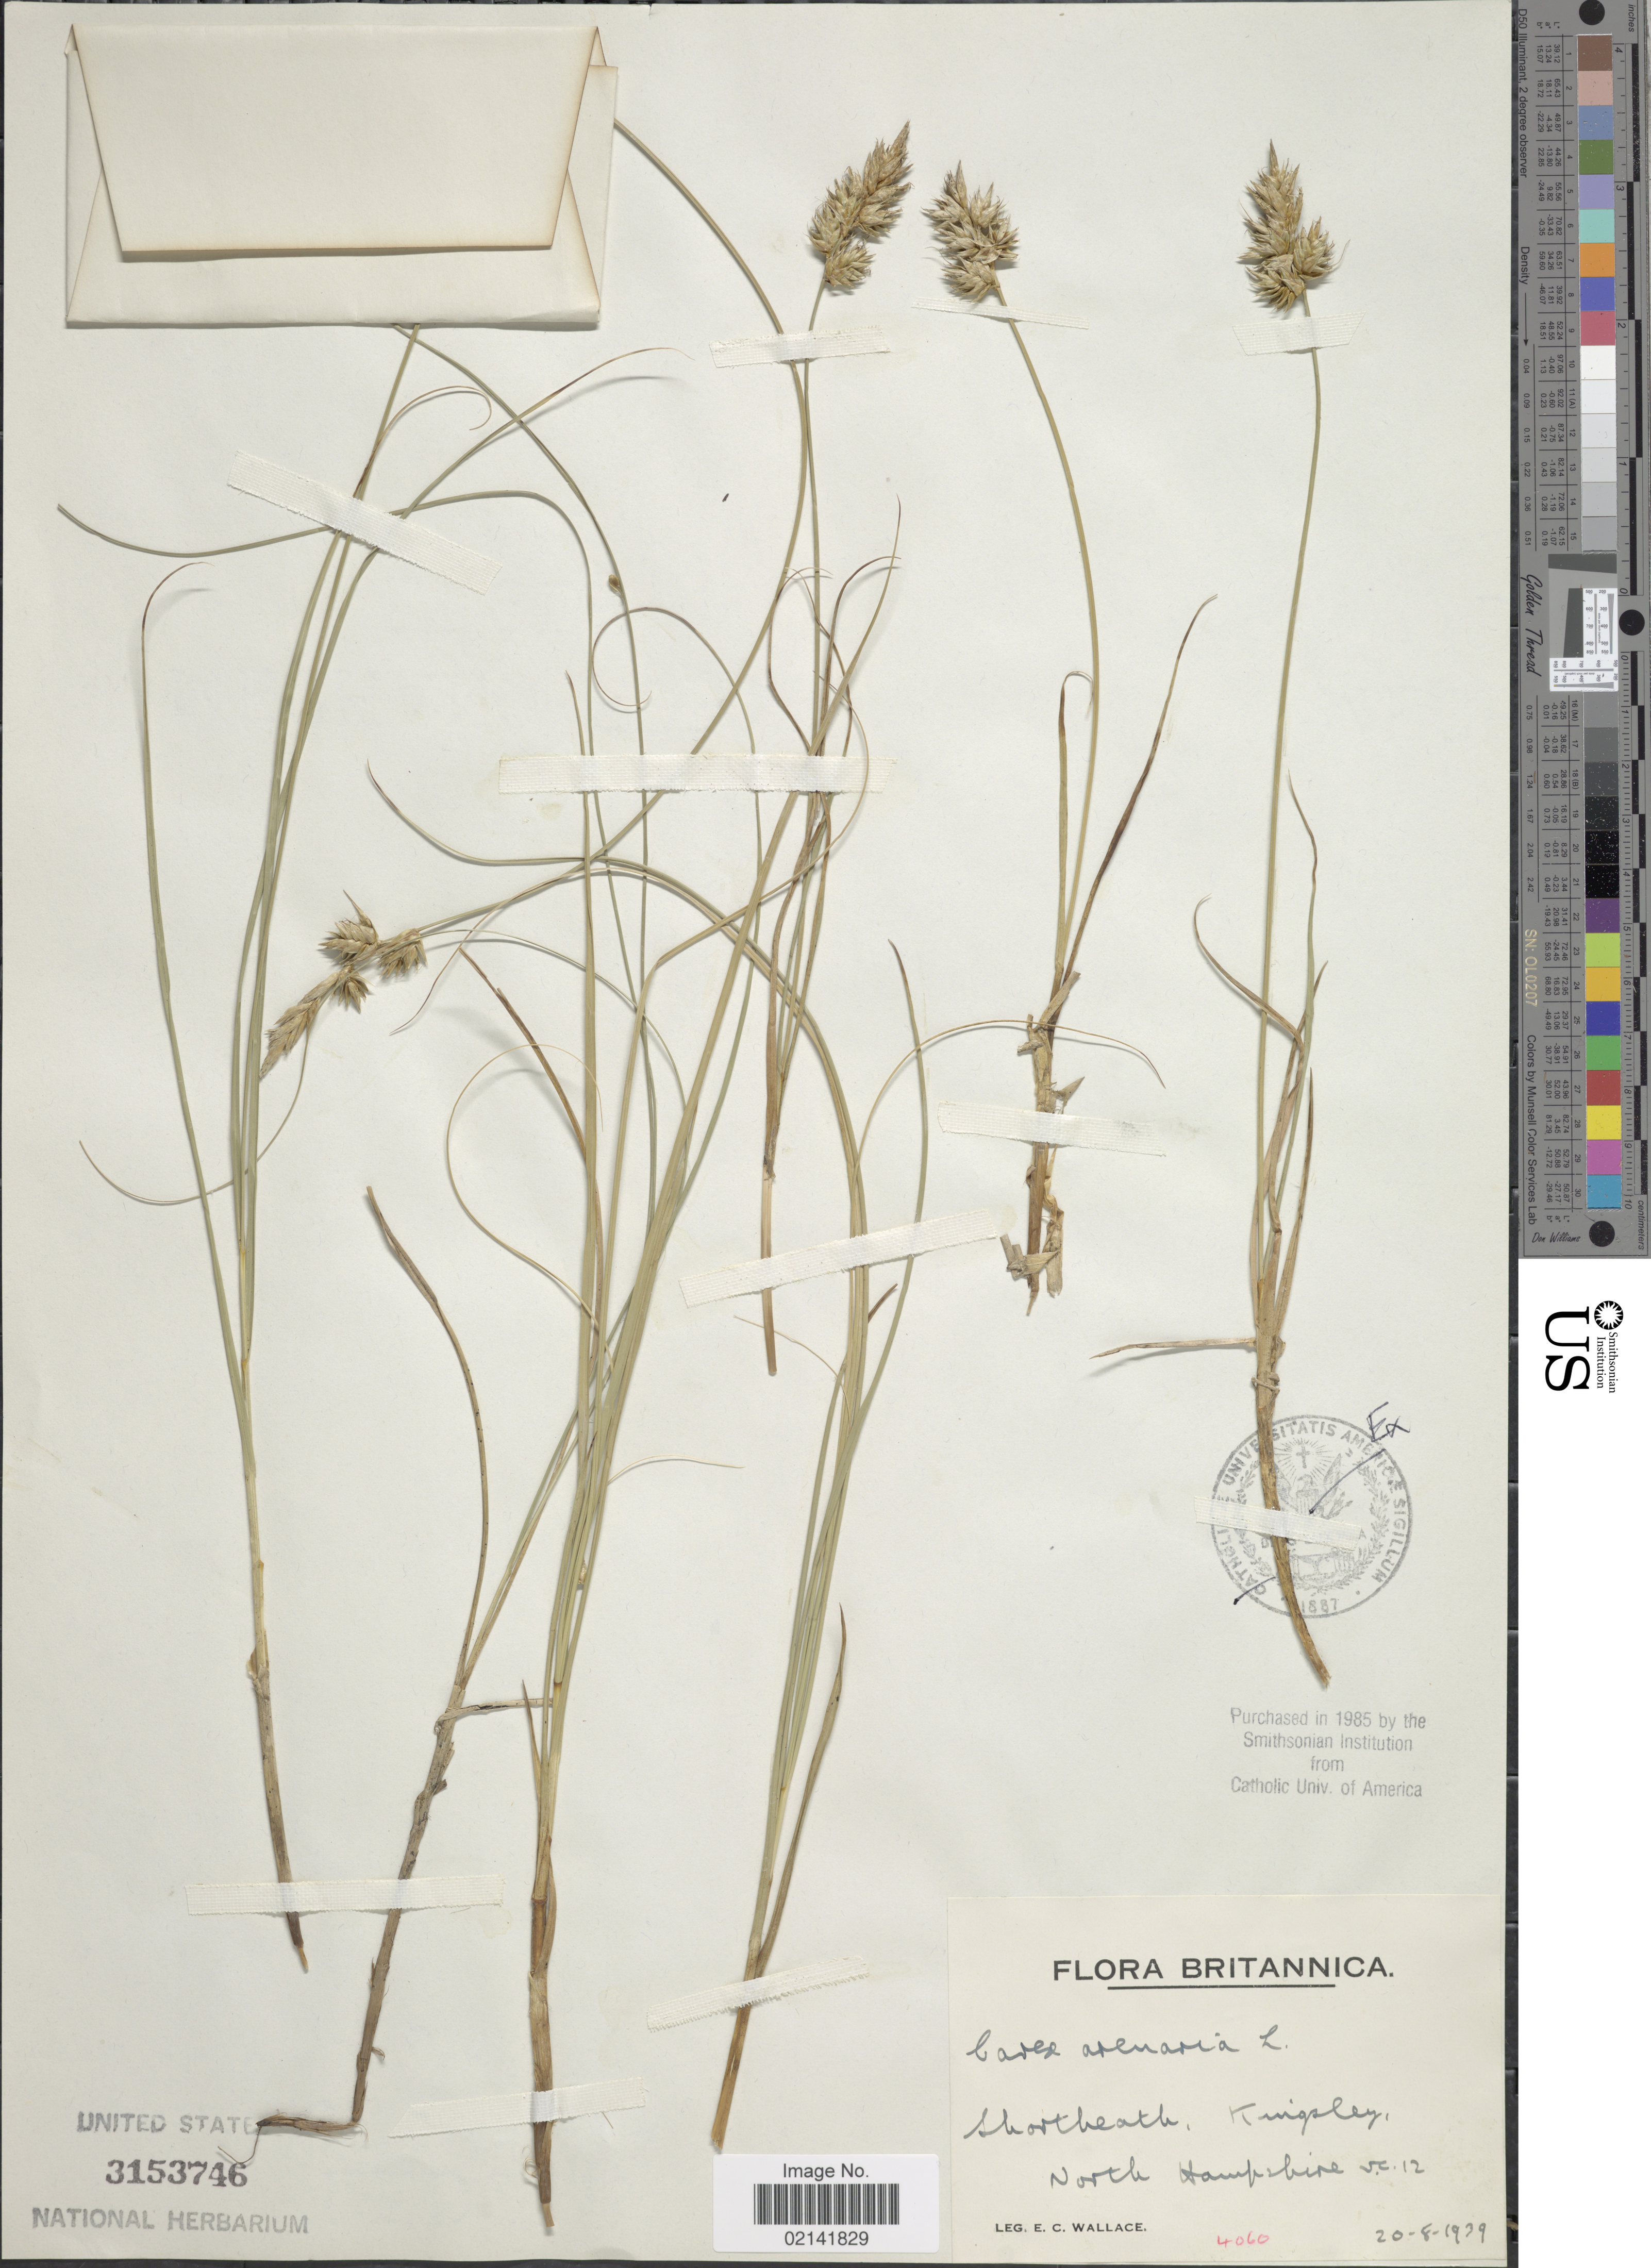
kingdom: Plantae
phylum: Tracheophyta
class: Liliopsida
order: Poales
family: Cyperaceae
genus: Carex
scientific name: Carex arenaria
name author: L.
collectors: E. C. Wallace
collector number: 4060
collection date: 1939-08-20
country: United Kingdom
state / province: England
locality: Britiannica. Shortheath. Kingsley, North Hampshire, v.c. 12.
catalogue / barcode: US 3153746